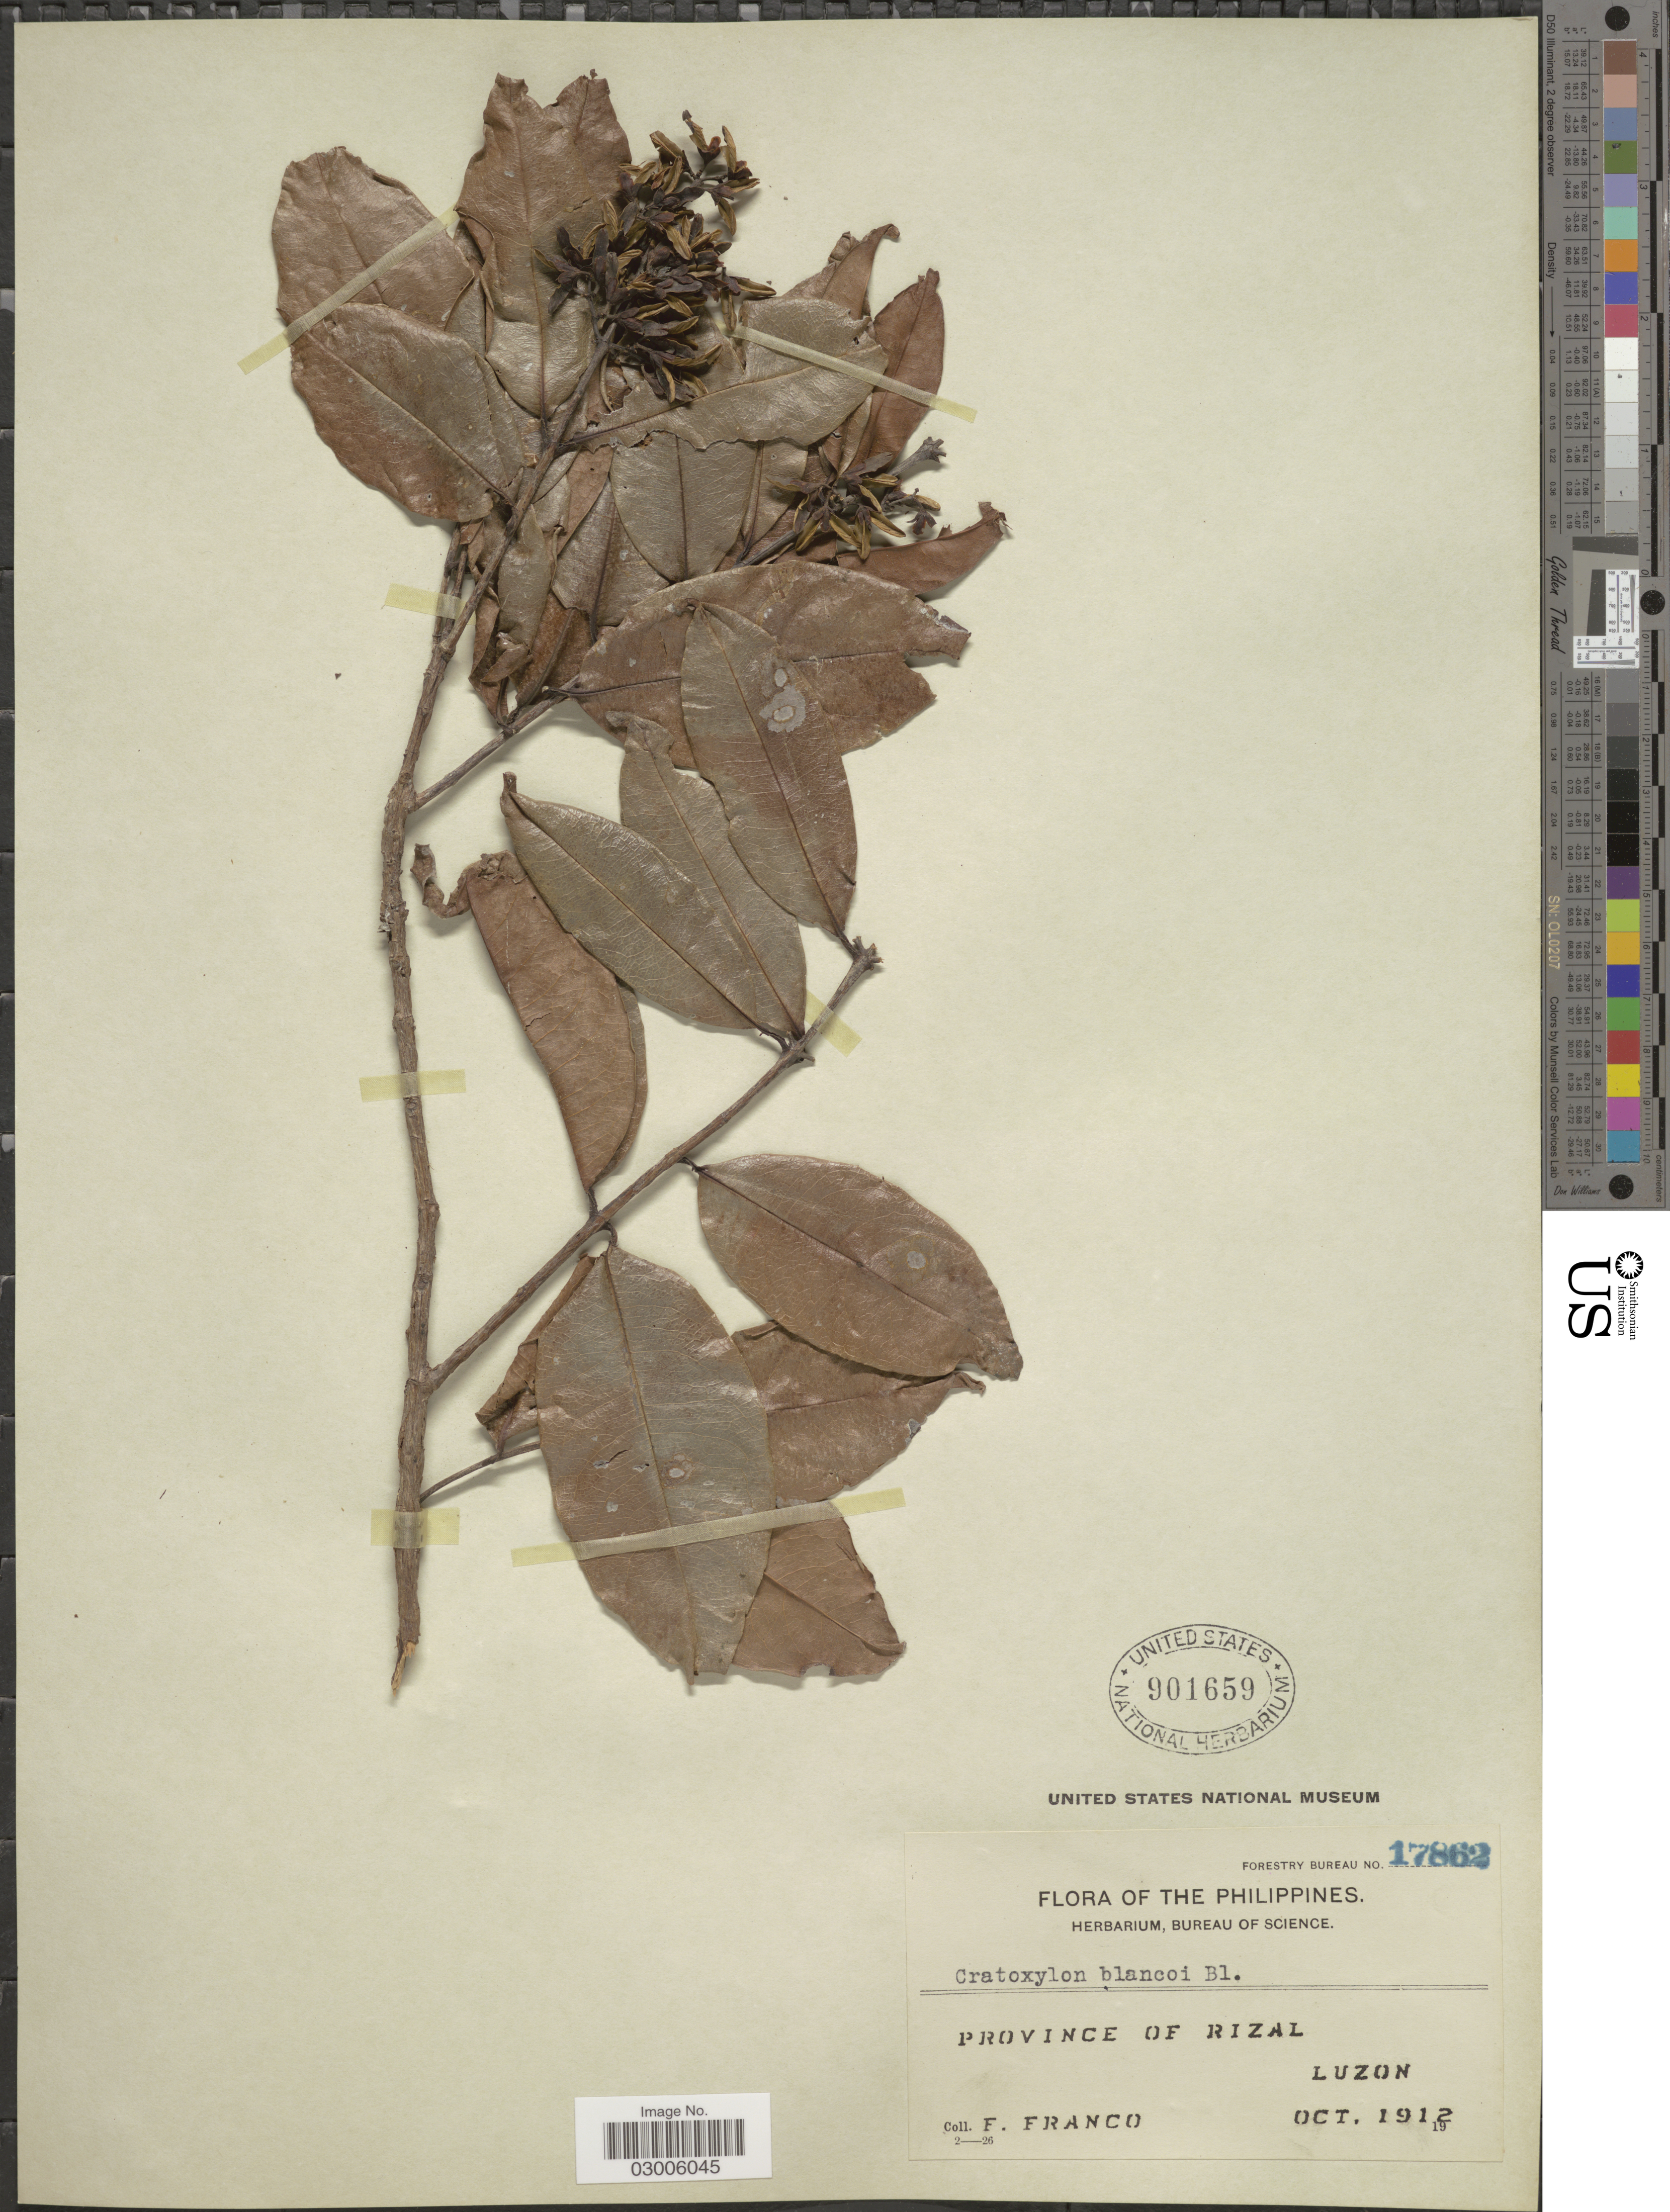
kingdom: Plantae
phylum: Tracheophyta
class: Magnoliopsida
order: Malpighiales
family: Hypericaceae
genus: Cratoxylum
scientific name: Cratoxylum blancoi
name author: Blume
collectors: F. Franco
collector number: Forestry Bureau 17862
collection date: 1912-10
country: Philippines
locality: Province of Rizal. Luzon.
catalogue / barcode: US 901659